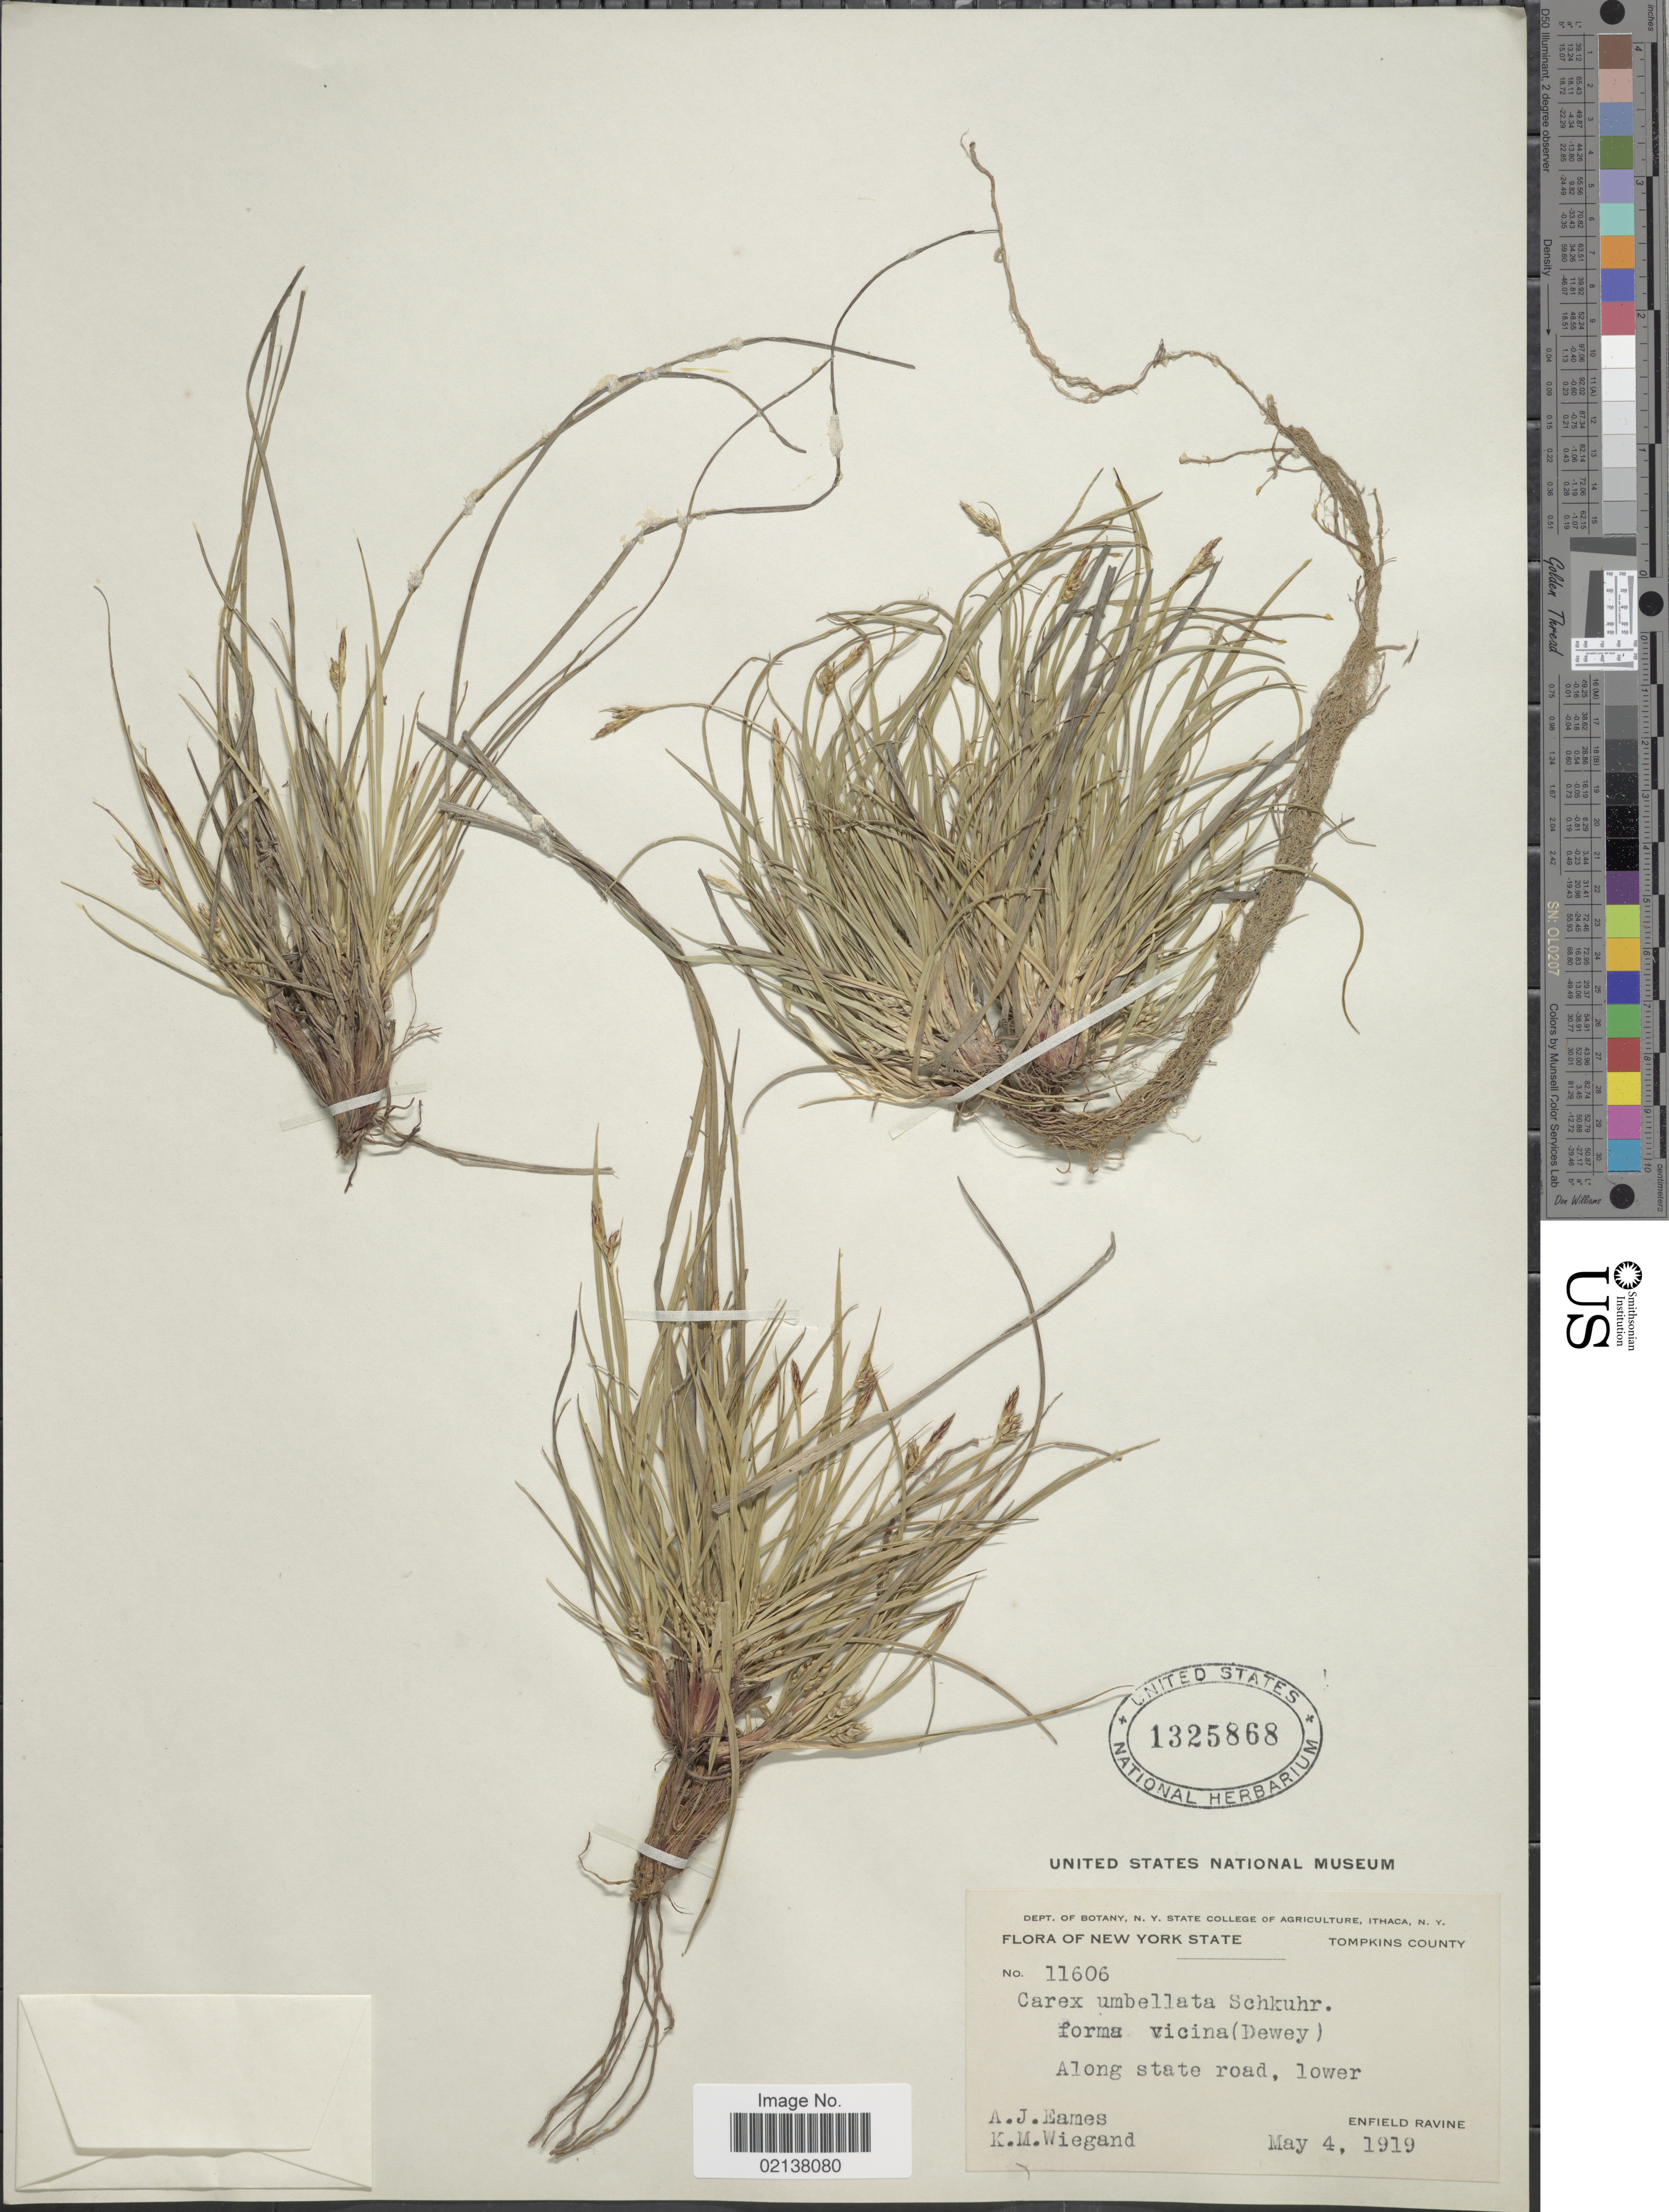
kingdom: Plantae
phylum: Tracheophyta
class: Liliopsida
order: Poales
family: Cyperaceae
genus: Carex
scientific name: Carex umbellata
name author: Schkuhr ex Willd.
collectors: A. J. Eames & K. M. Wiegand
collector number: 11606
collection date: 1919-05-04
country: United States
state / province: New York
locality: New York State, Tomkins County, Along state road, lower, Enfield Ravine.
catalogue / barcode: US 1325868